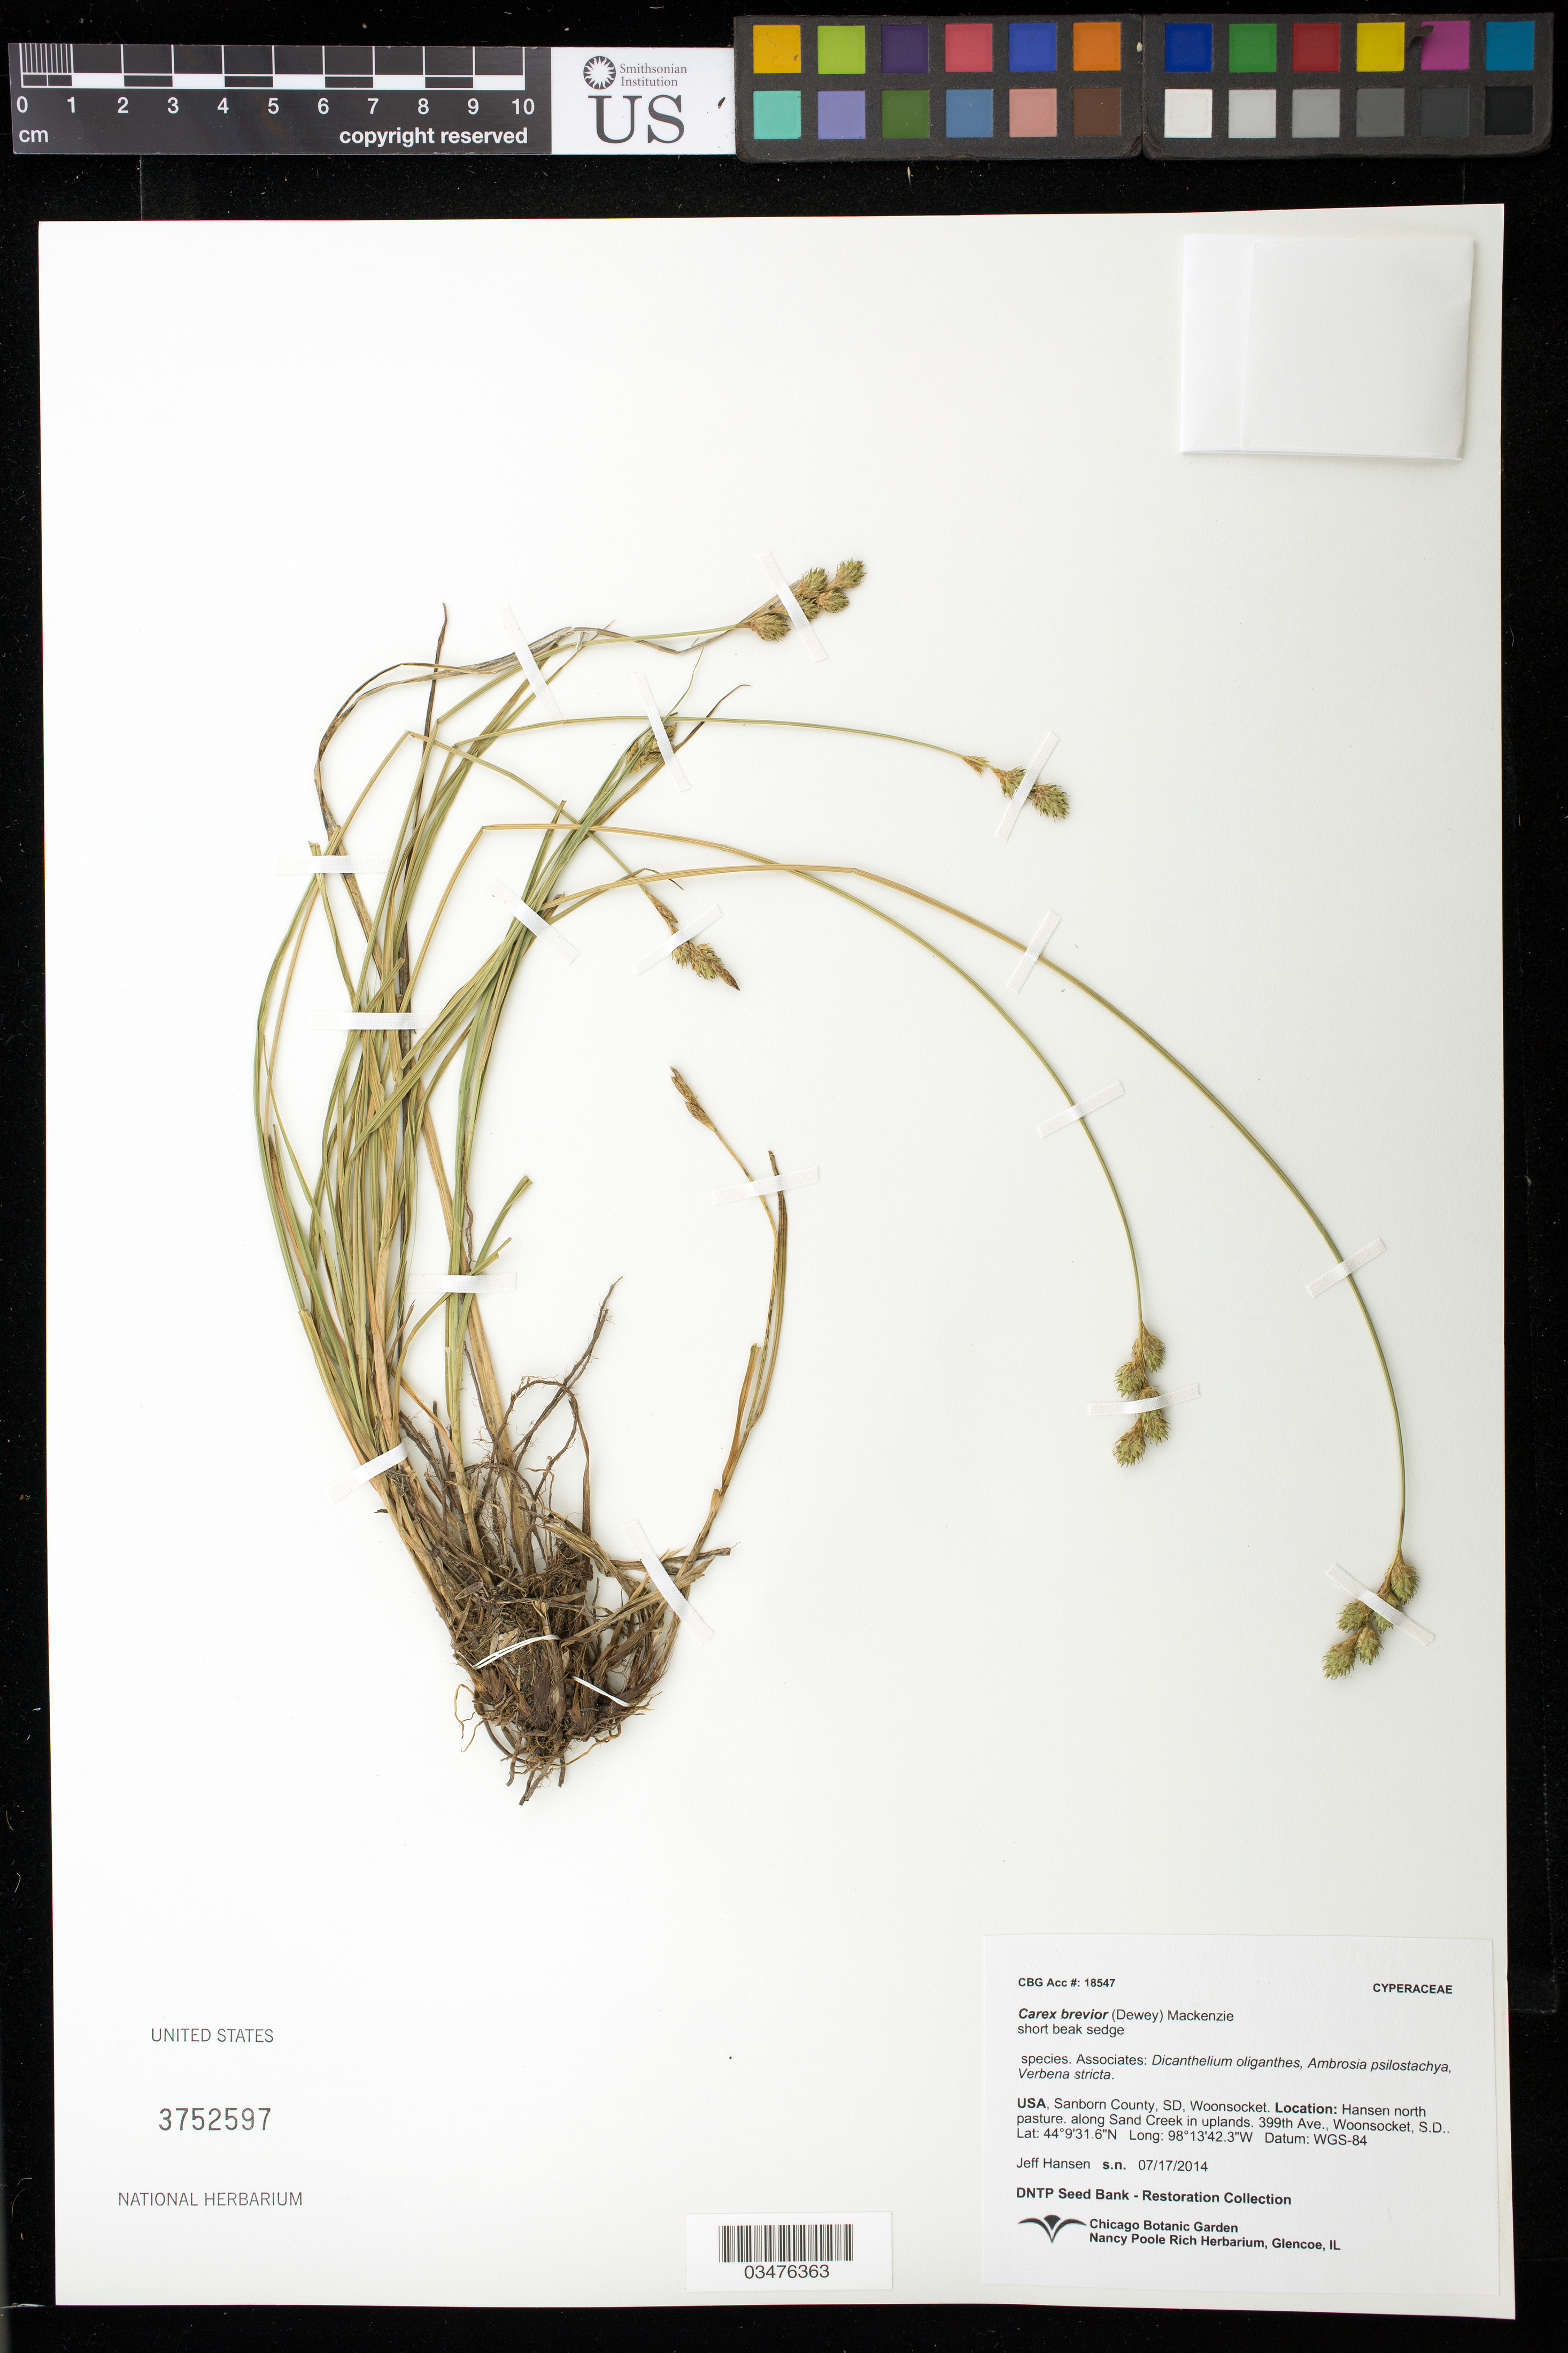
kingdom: Plantae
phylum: Tracheophyta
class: Liliopsida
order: Poales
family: Cyperaceae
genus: Carex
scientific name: Carex brevior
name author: (Dewey) Mack. ex Lunell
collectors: J. Hansen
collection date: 2014-07-17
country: United States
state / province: South Dakota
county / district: Sanborn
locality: Woonsocke. Hansen north pasture, along Sand Creek in uplands. 399th Ave.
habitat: With Dicanthelium oliganthers, Ambrosia psilostachya, Verbena stricta.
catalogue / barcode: US 3752597